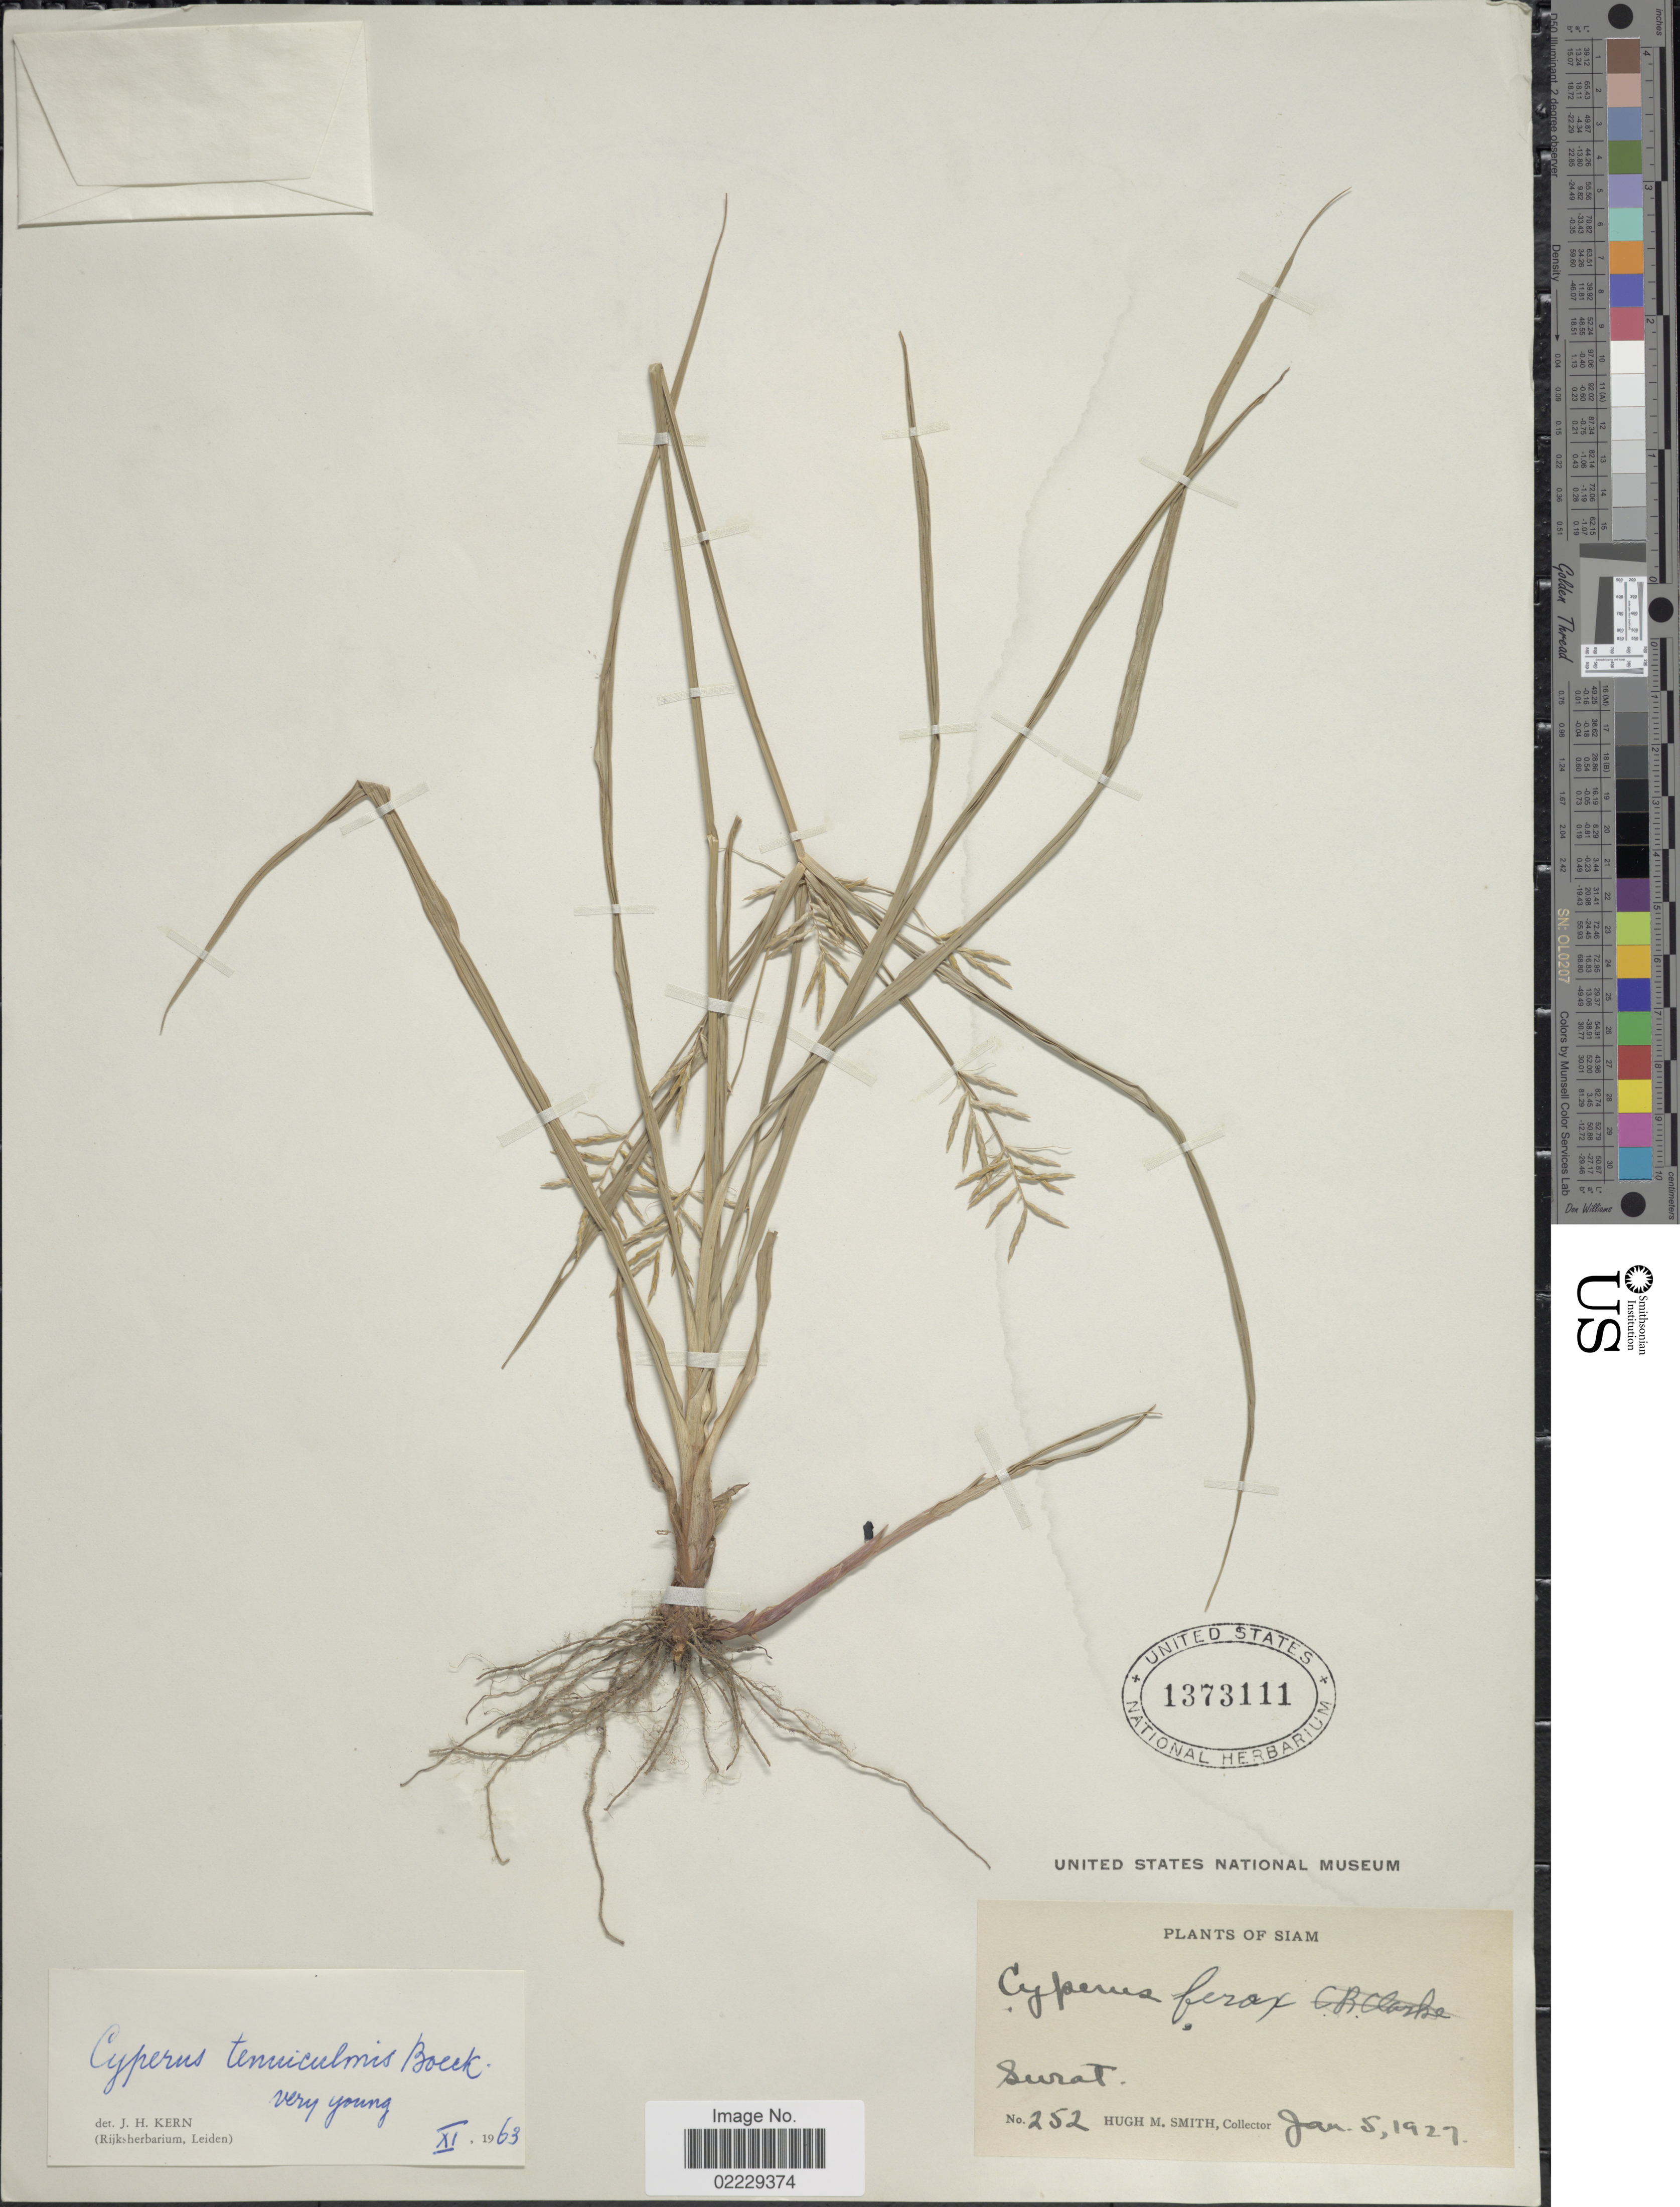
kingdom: Plantae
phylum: Tracheophyta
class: Liliopsida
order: Poales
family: Cyperaceae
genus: Cyperus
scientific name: Cyperus tenuiculmis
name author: Boeckeler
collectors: H. M. Smith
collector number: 252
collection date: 1927-01-05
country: Thailand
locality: Siam, Surat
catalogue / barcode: US 1373111